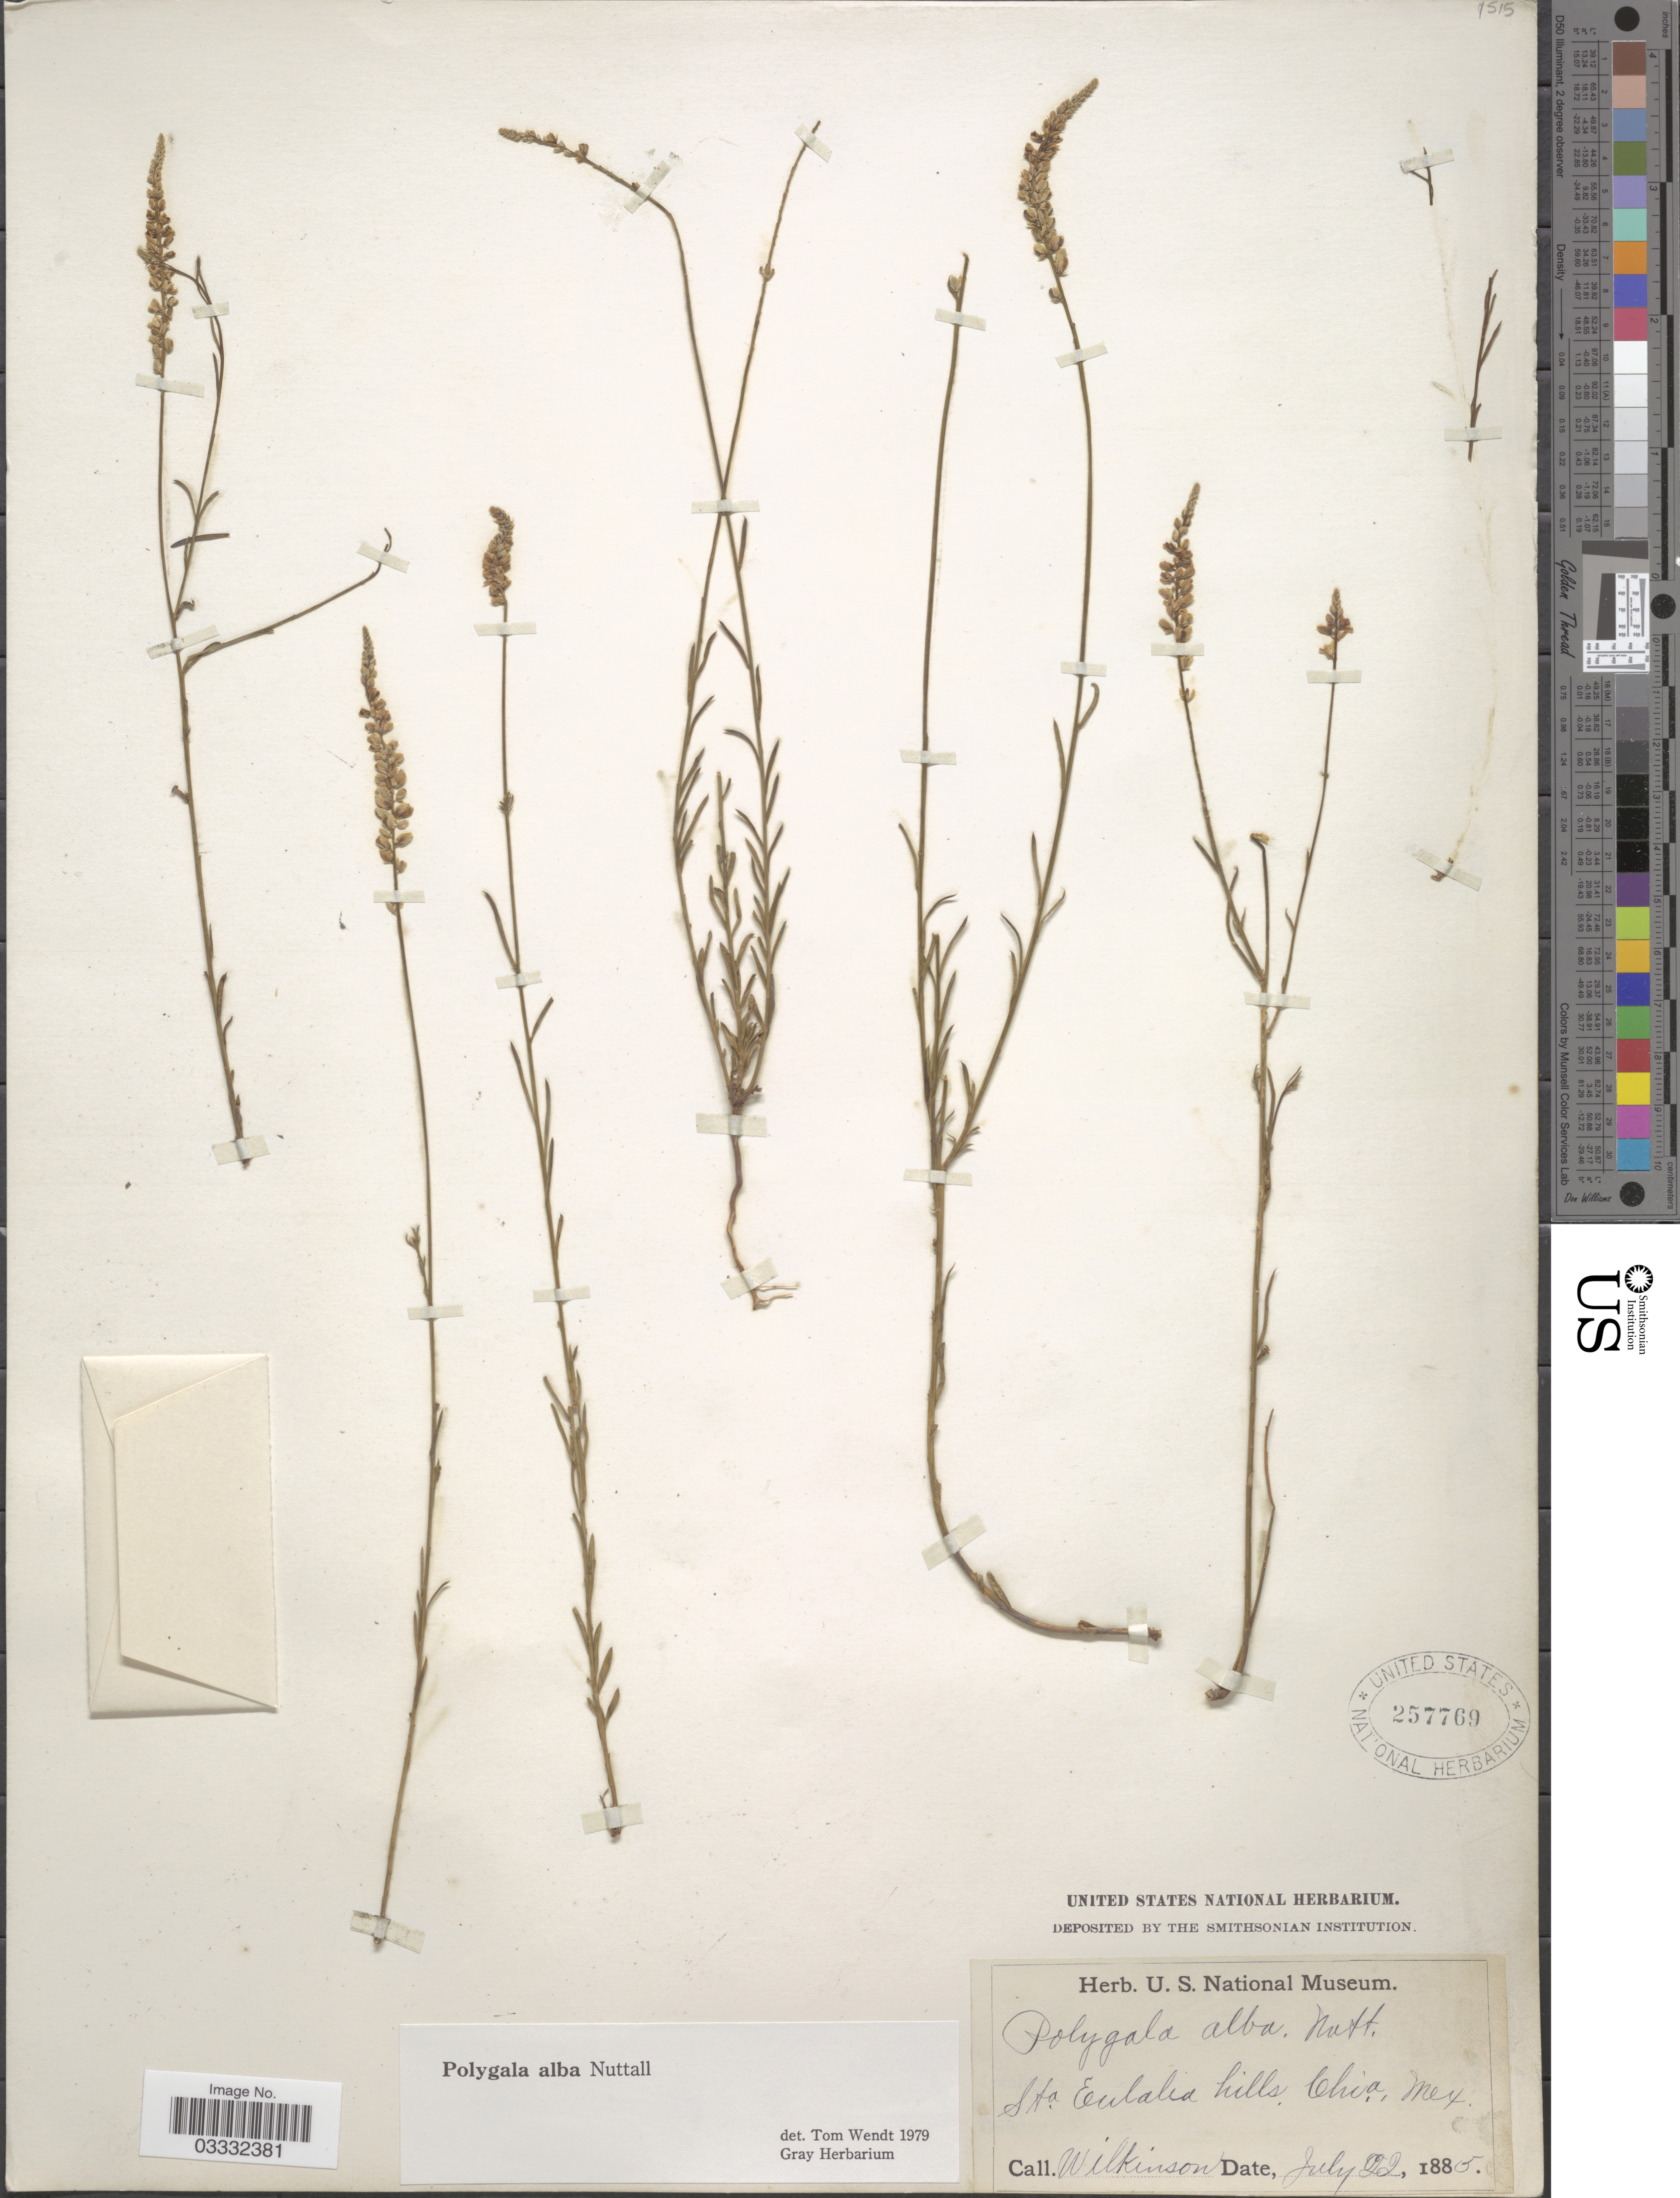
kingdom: Plantae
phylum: Tracheophyta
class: Magnoliopsida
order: Fabales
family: Polygalaceae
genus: Polygala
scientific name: Polygala alba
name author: Nutt.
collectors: Wilkinson, --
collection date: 1885-07-22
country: Mexico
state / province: Chiapas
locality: Sta. Eulalia hills.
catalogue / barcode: US 257769